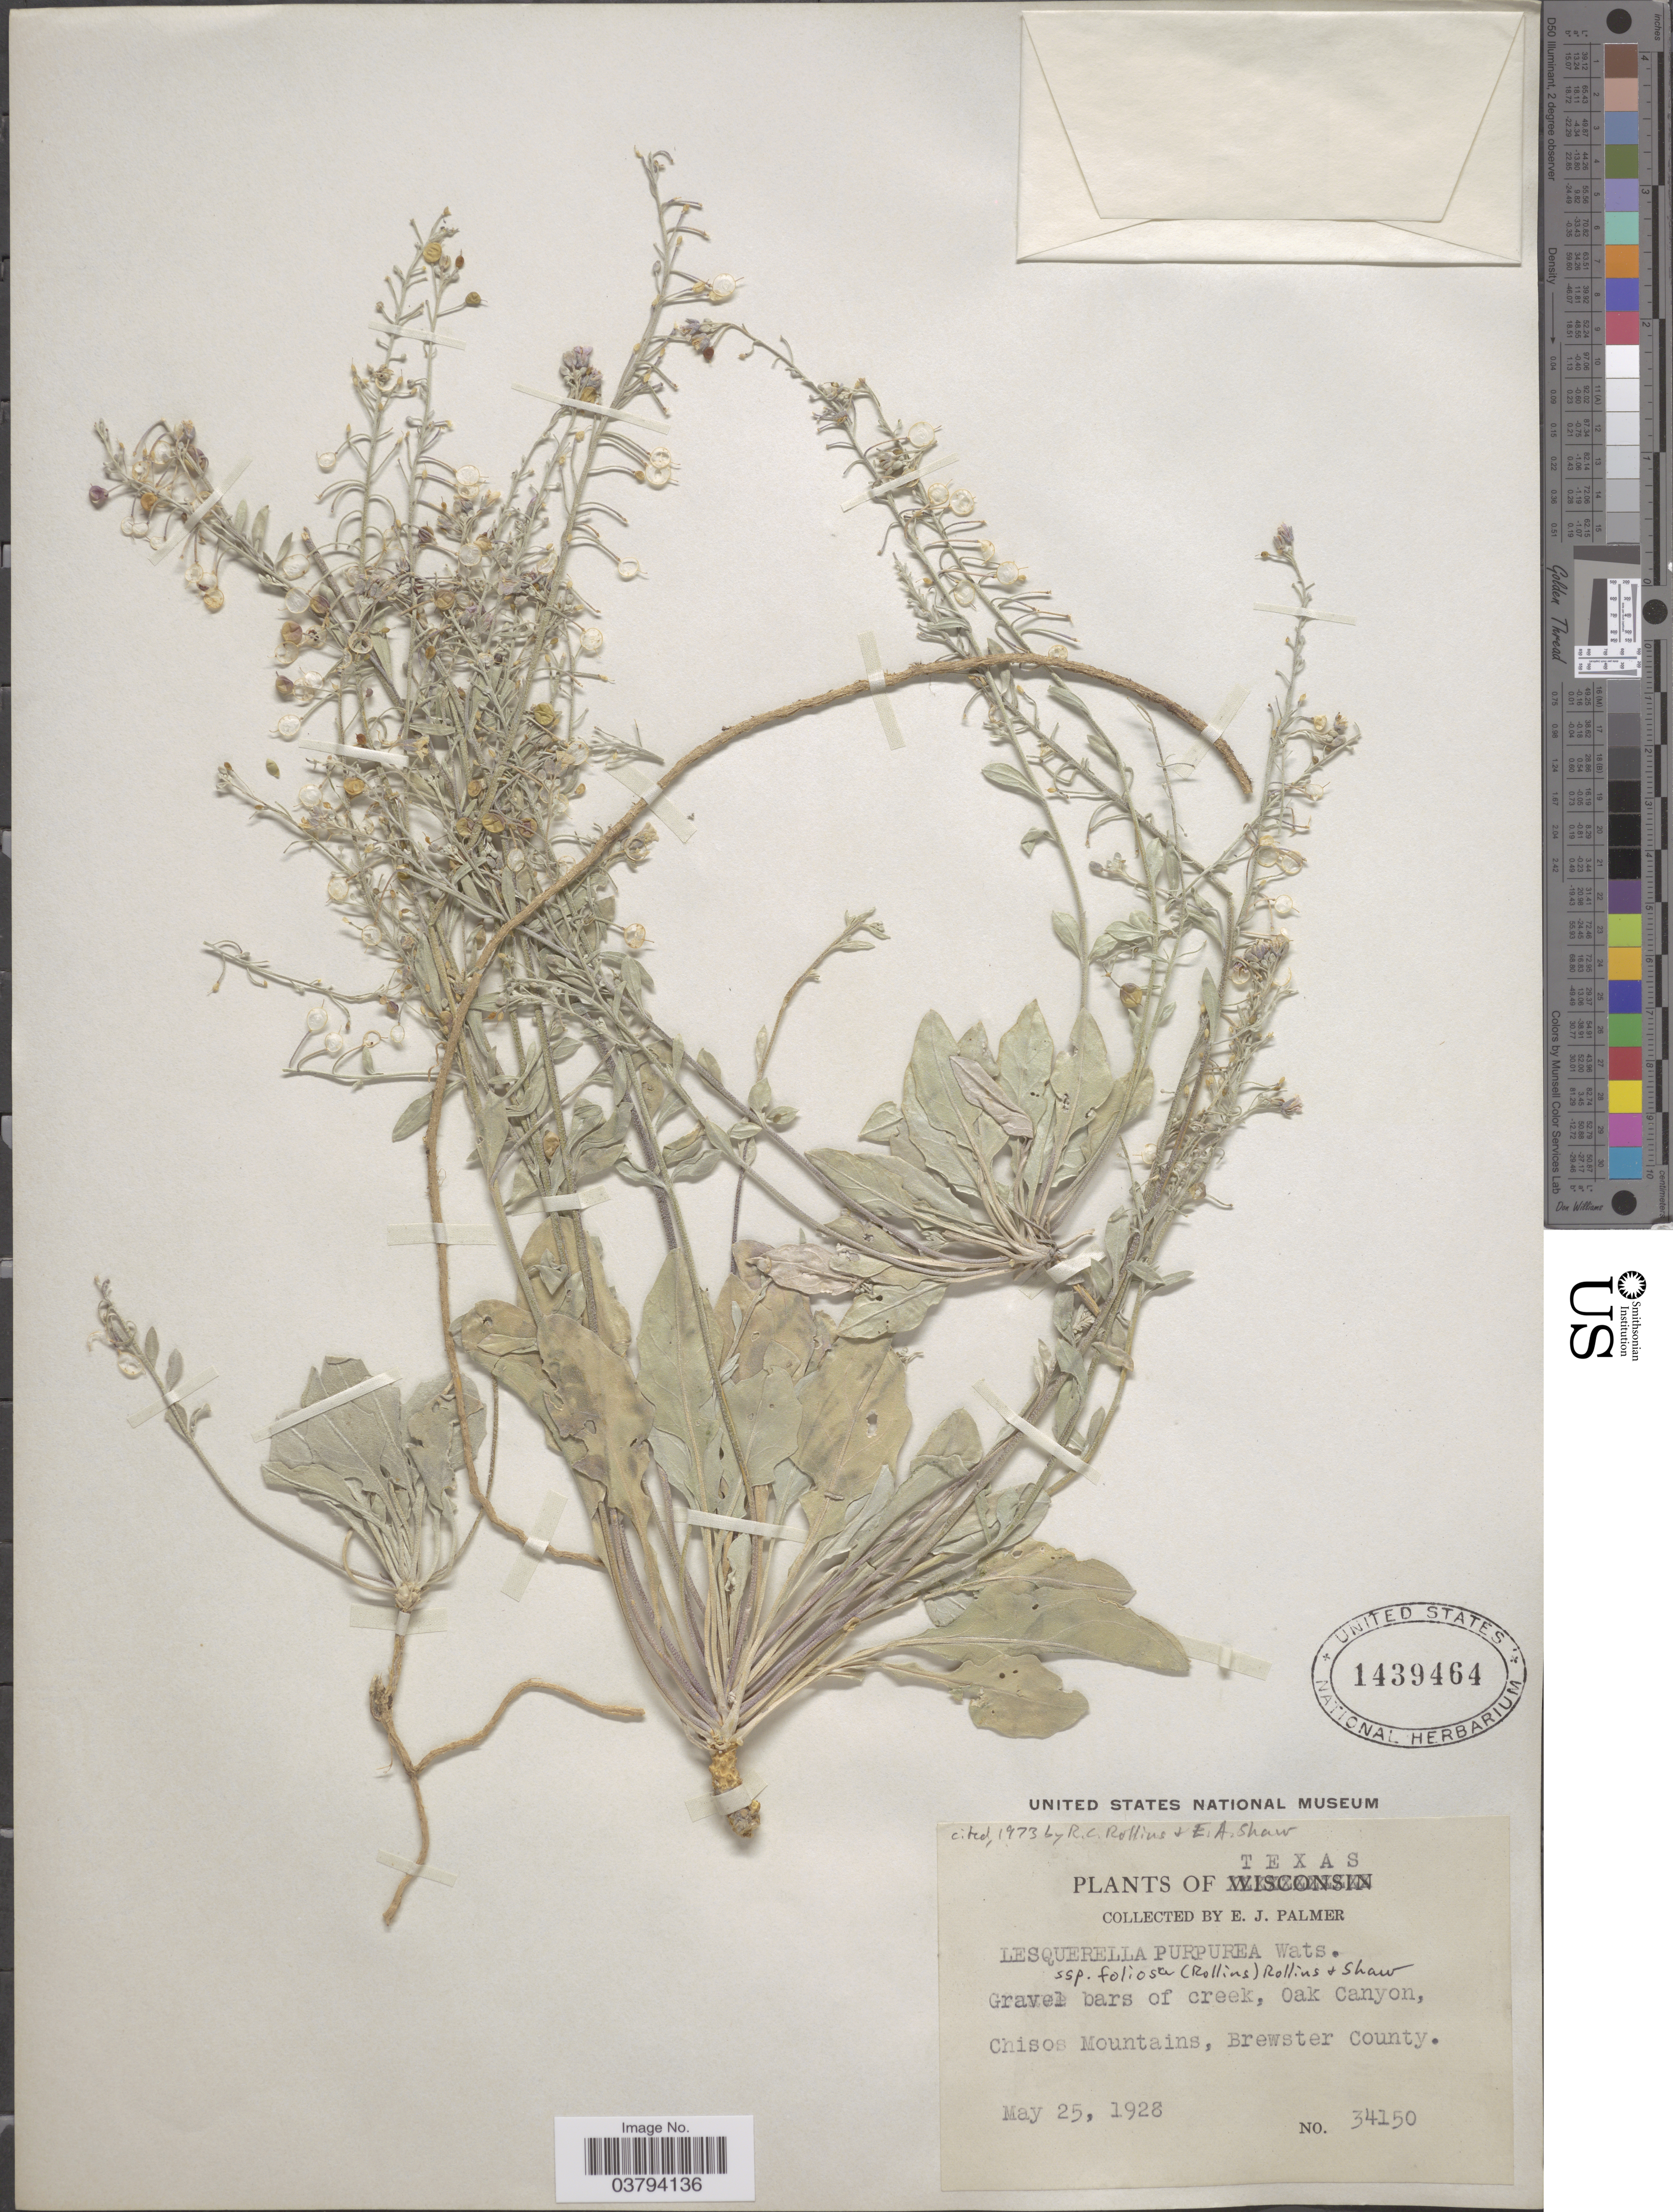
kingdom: Plantae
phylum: Tracheophyta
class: Magnoliopsida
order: Brassicales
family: Brassicaceae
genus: Lesquerella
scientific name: Lesquerella purpurea subsp. foliosa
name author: (Rollins) Rollins & E.A. Shaw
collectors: E. J. Palmer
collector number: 34150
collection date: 1928-05-25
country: United States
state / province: Texas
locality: Oak Canyon, Chisos Mountains, Brewster County.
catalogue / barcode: US 1439464